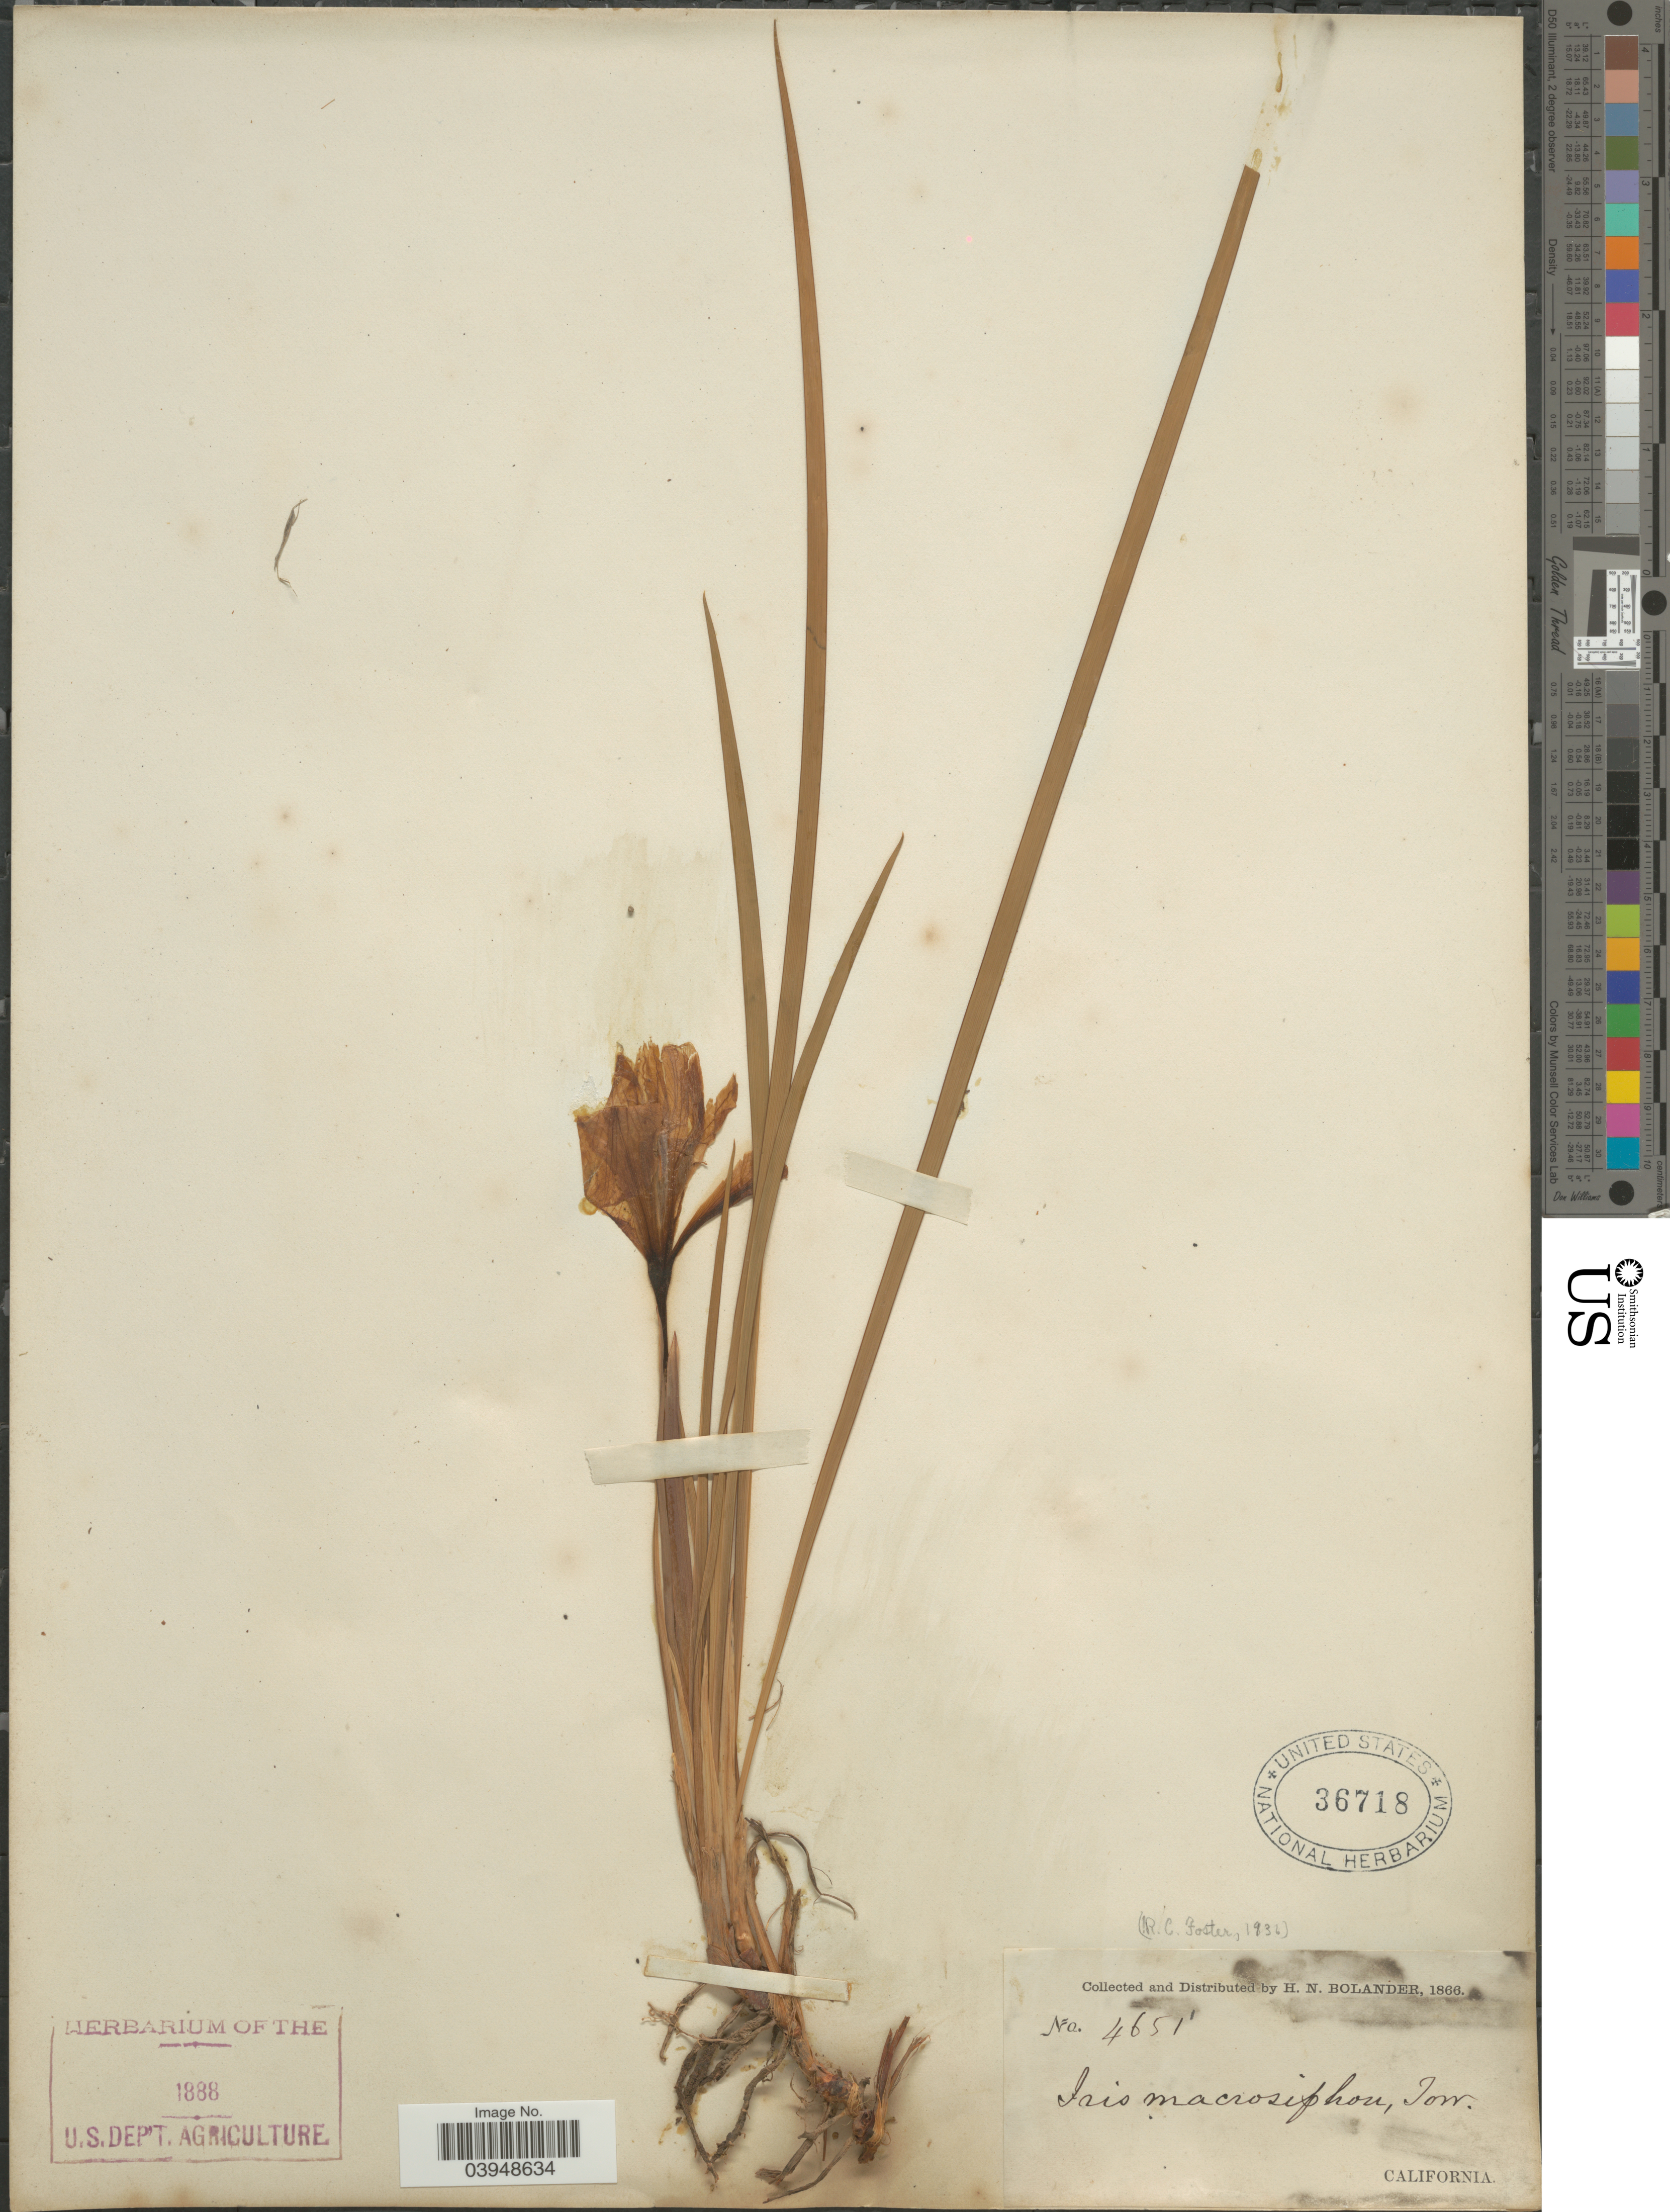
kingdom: Plantae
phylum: Tracheophyta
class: Liliopsida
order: Asparagales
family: Iridaceae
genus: Iris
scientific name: Iris macrosiphon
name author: Torr.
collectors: H. Bolander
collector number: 4651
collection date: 1866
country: United States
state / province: California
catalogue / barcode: US 36718